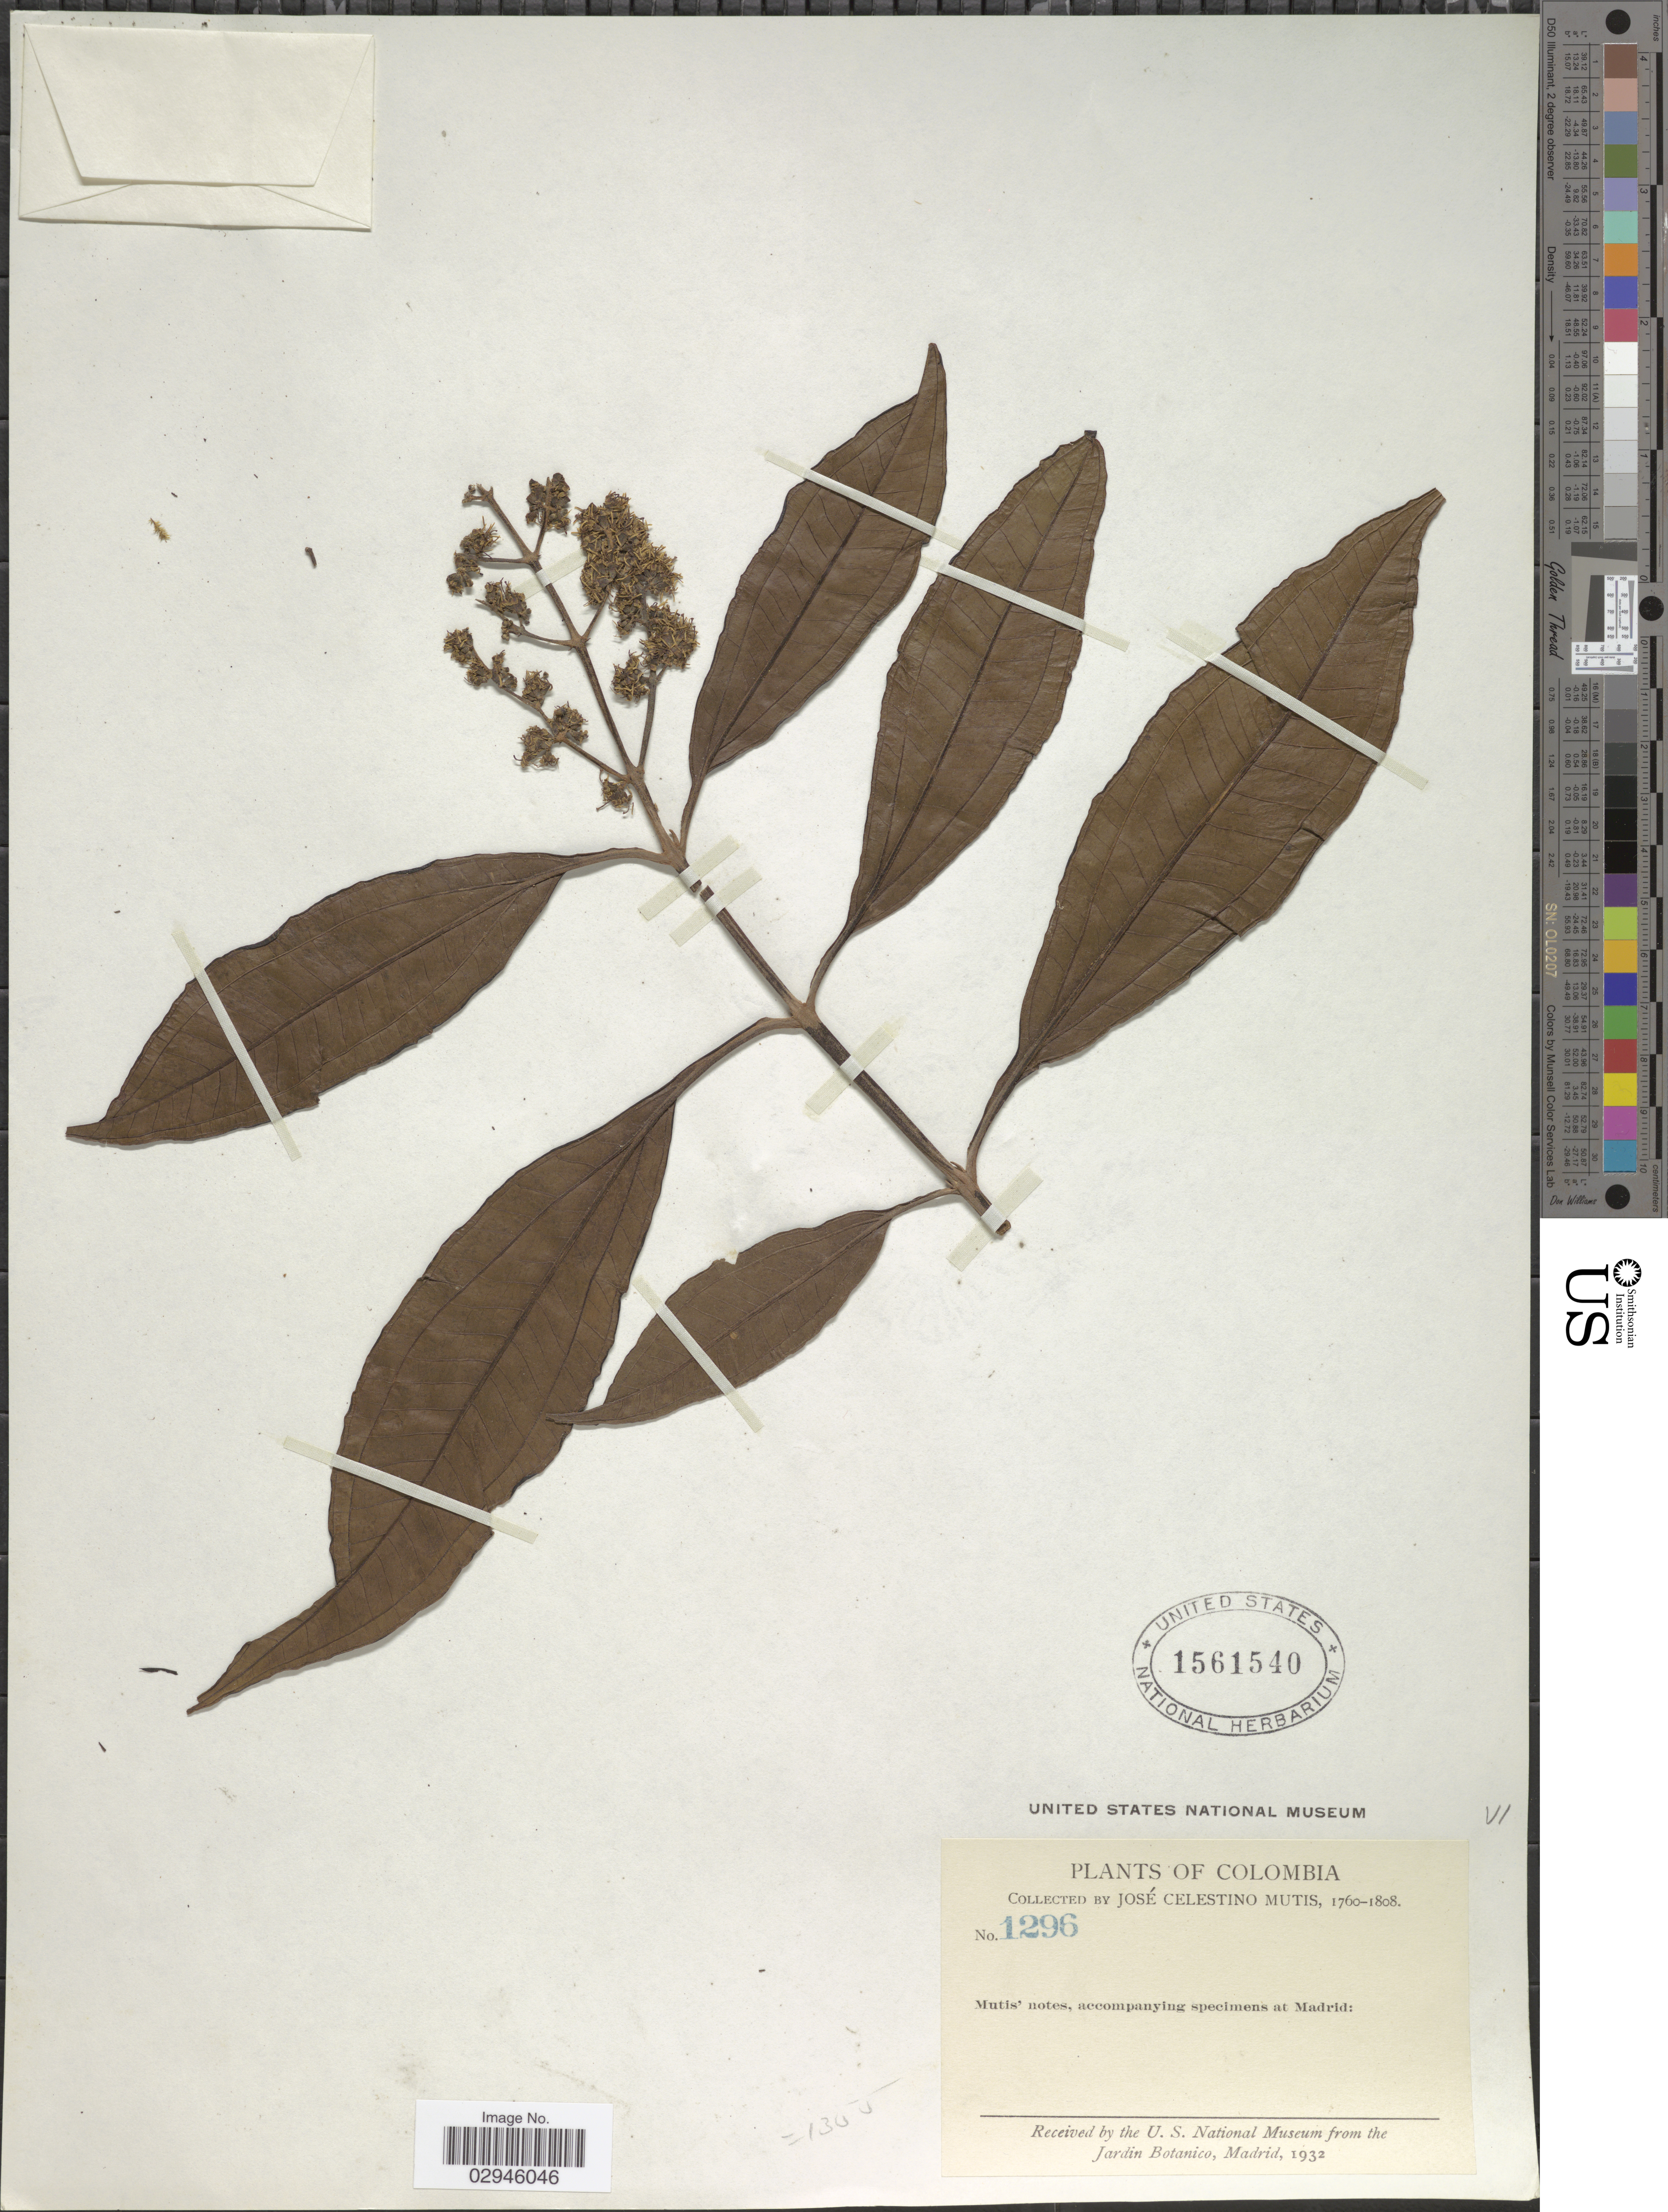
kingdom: Plantae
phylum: Tracheophyta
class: Magnoliopsida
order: Myrtales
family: Melastomataceae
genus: Miconia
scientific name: Miconia sp.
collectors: J. C. B. Mutis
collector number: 1296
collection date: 1760/1808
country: Colombia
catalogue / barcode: US 1561540